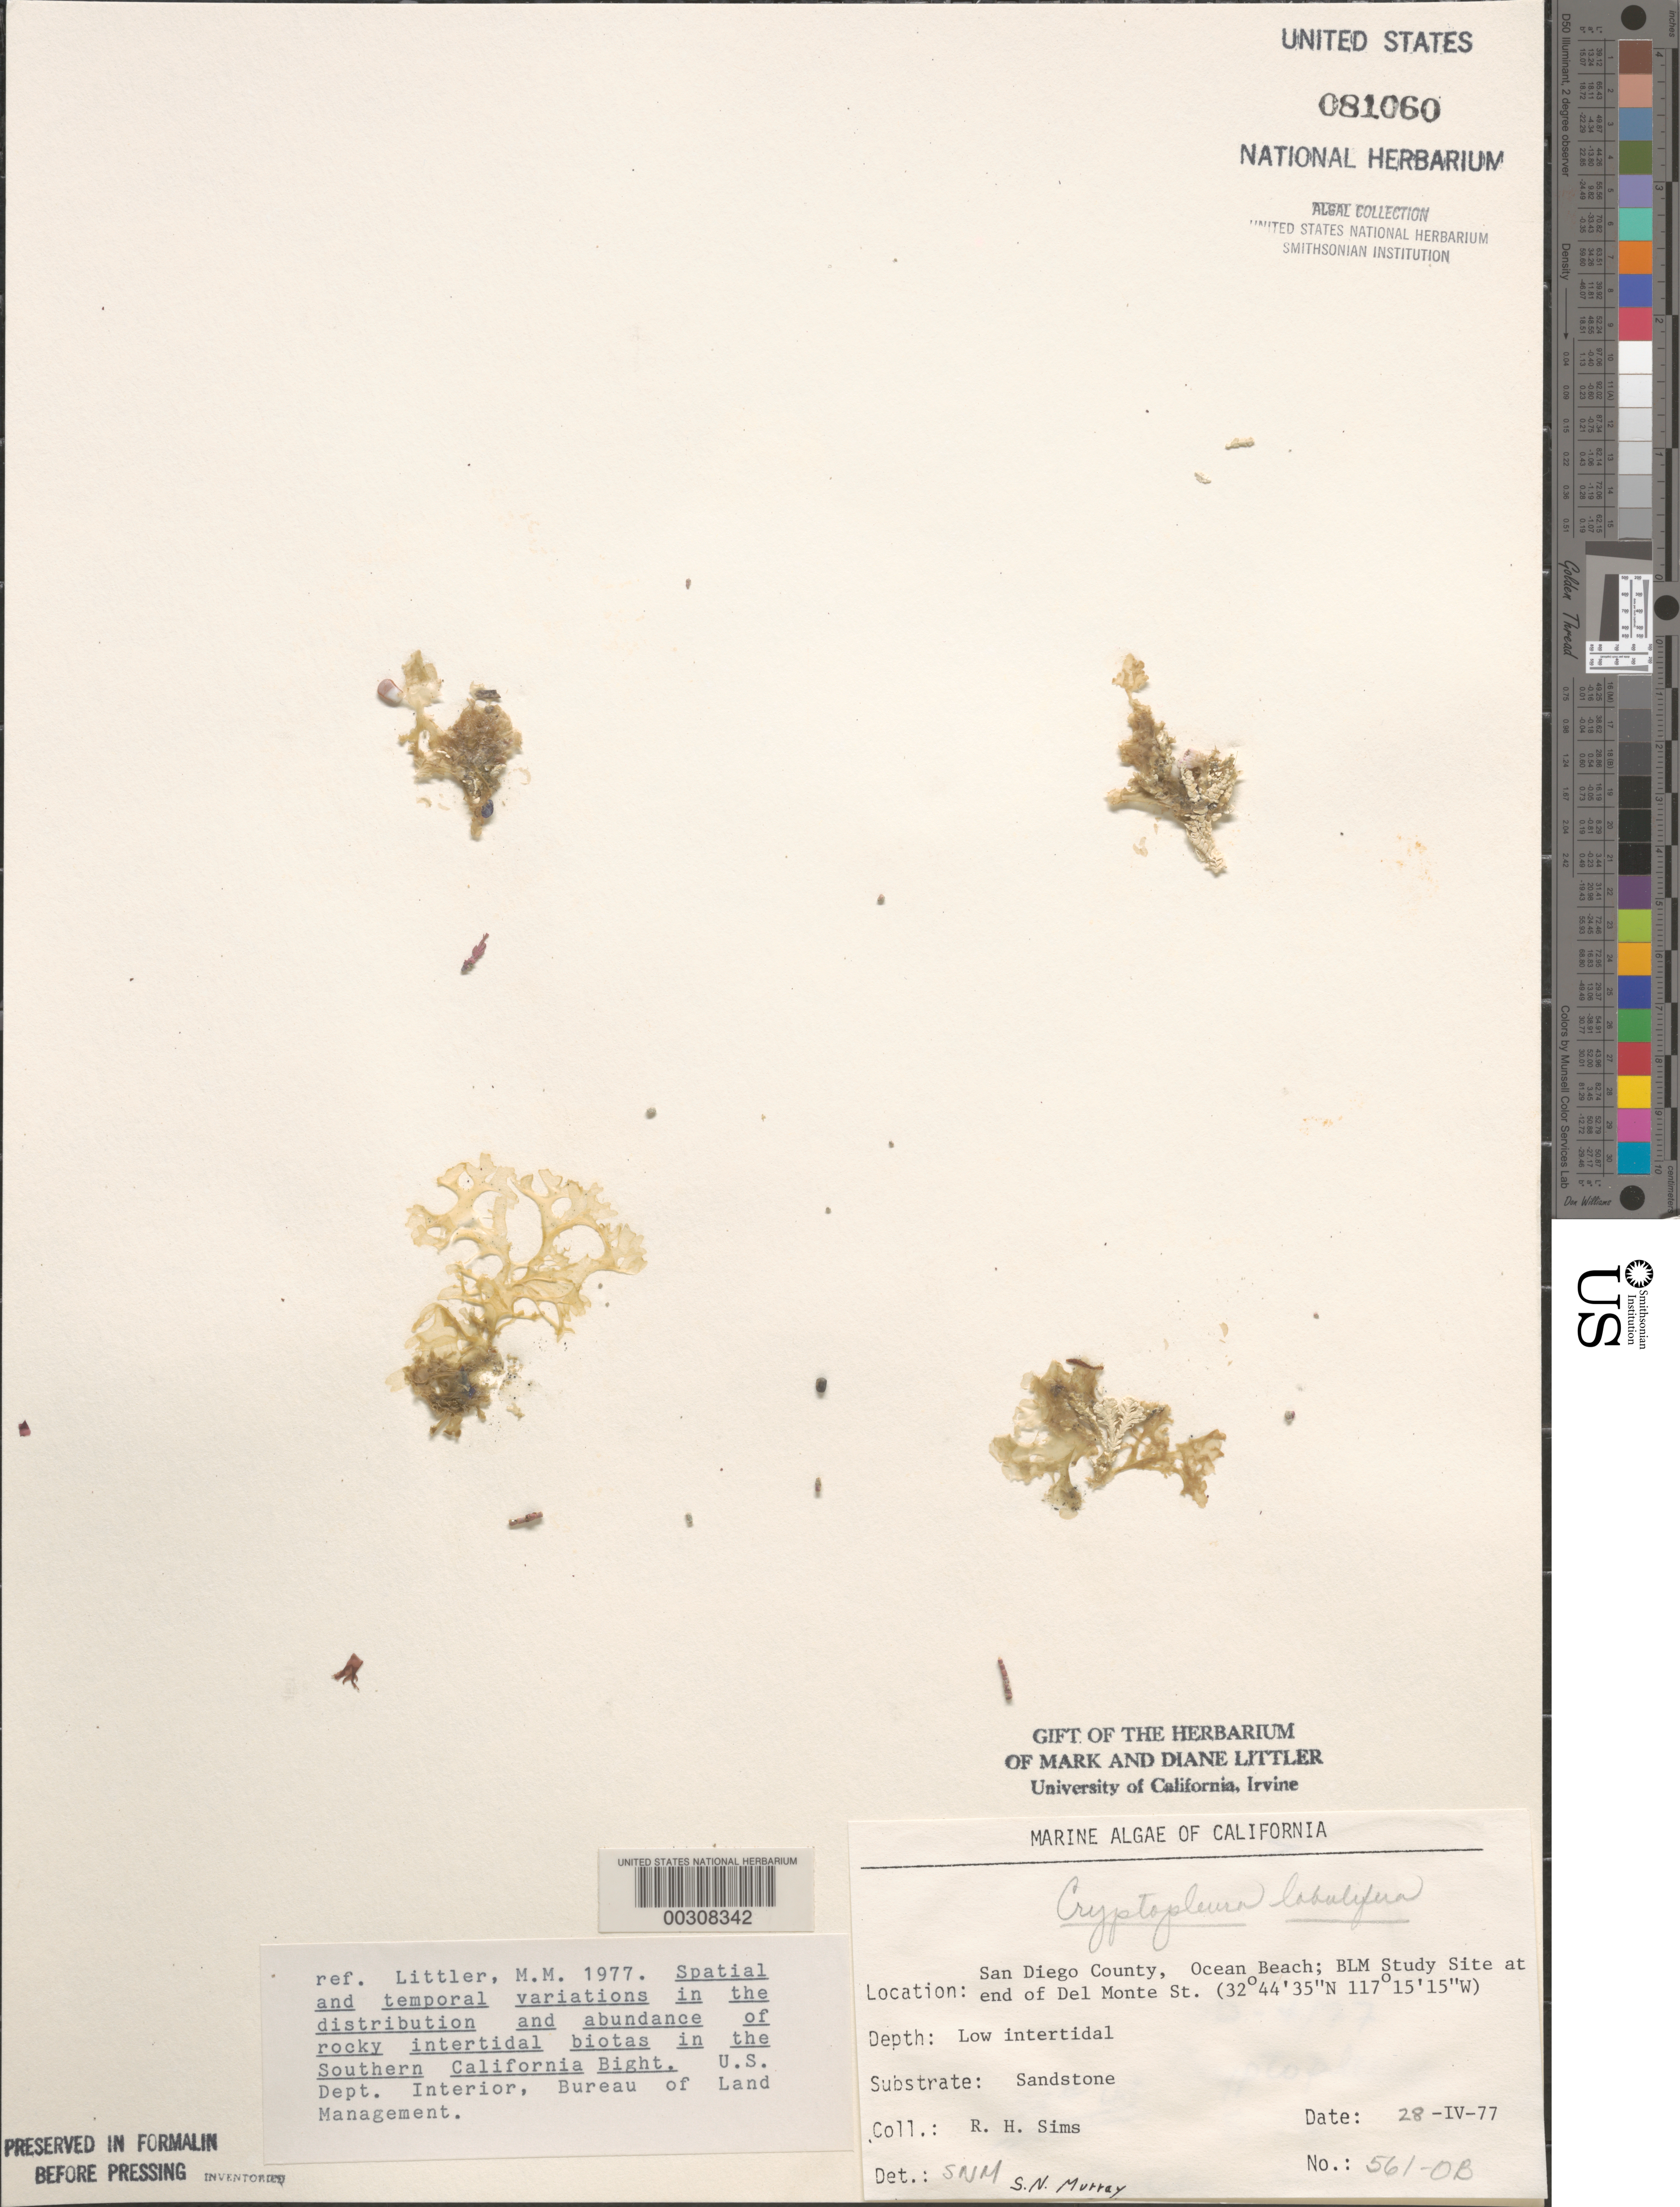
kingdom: Plantae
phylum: Rhodophyta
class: Florideophyceae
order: Ceramiales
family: Delesseriaceae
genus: Cryptopleura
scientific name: Cryptopleura lobulifera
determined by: Murray, S. N.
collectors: R. H. Sims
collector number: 561-ob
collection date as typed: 28 Apr 1977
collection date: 1977-04-28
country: United States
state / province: California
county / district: San Diego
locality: End of Del Monte Street, Ocean Beach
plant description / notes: BLM-SOCALBIGHT Rocky Intertidal Survey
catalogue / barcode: US 81060